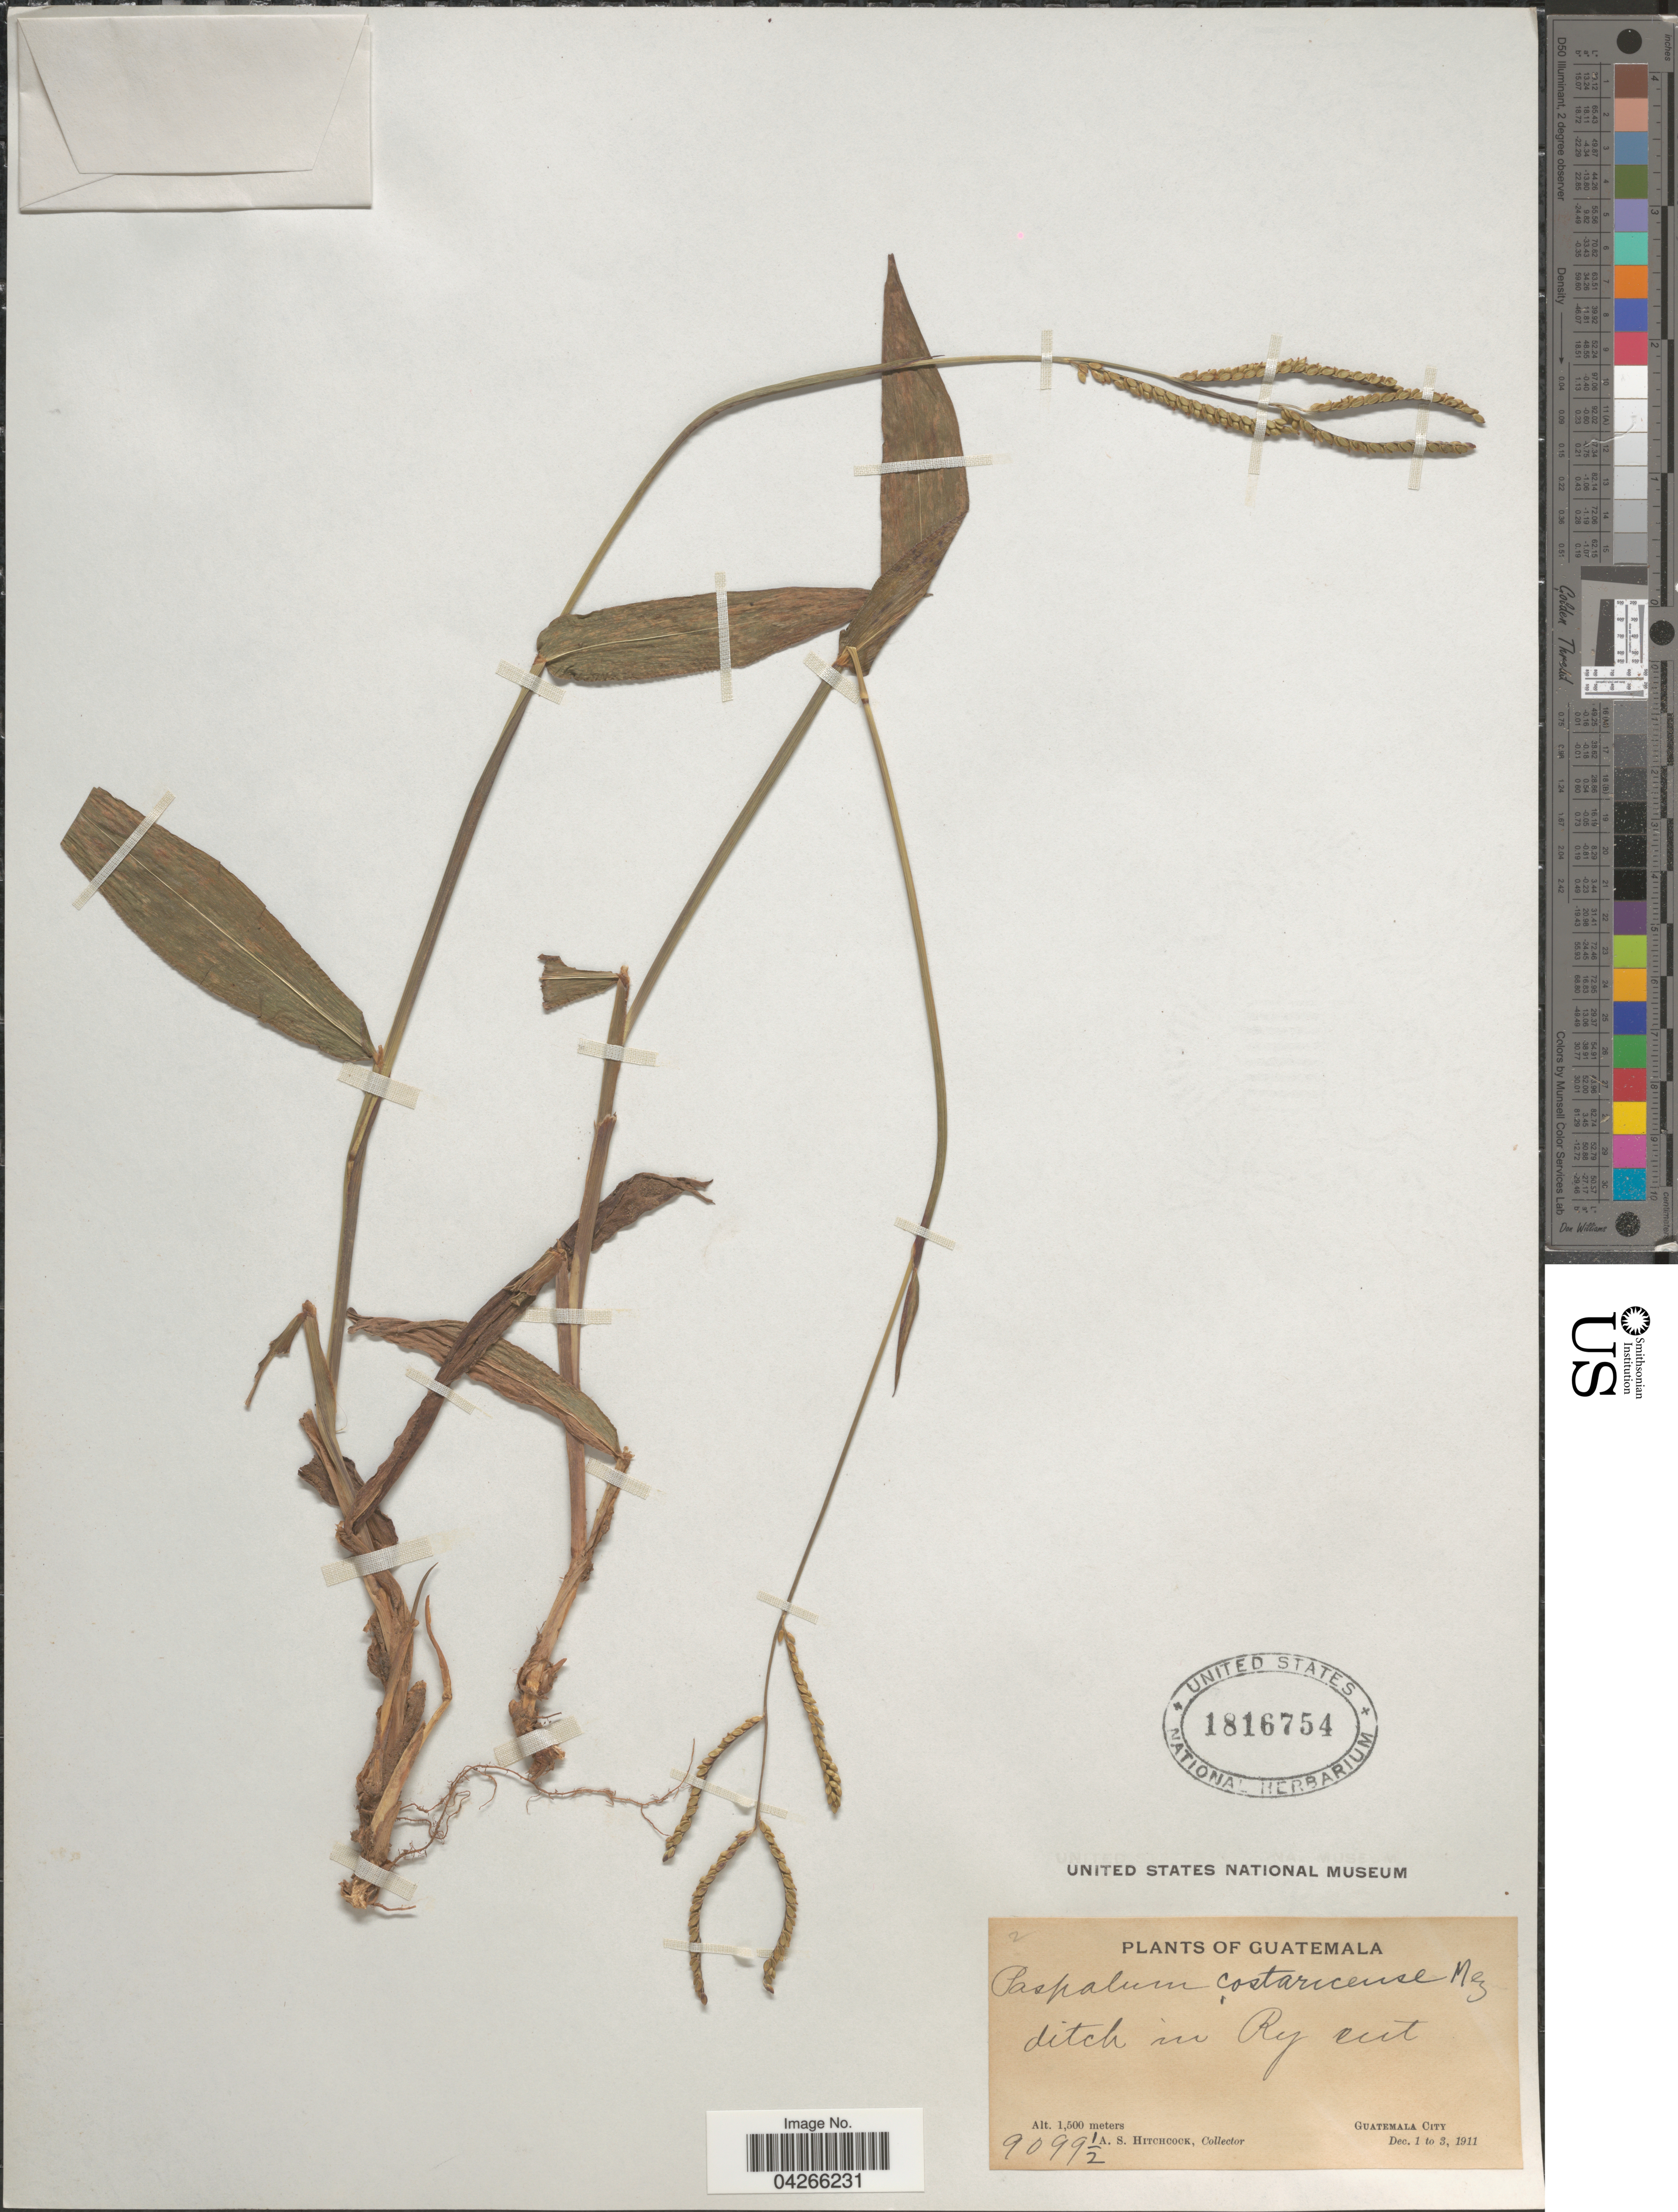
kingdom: Plantae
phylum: Tracheophyta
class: Liliopsida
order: Poales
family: Poaceae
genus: Paspalum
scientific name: Paspalum costaricense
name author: Mez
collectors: A. S. Hitchcock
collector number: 9099½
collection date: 1911-12-01/1911-12-03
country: Guatemala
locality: Ditch in [illegible]. Guatemala City.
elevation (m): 1500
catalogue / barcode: US 1816754